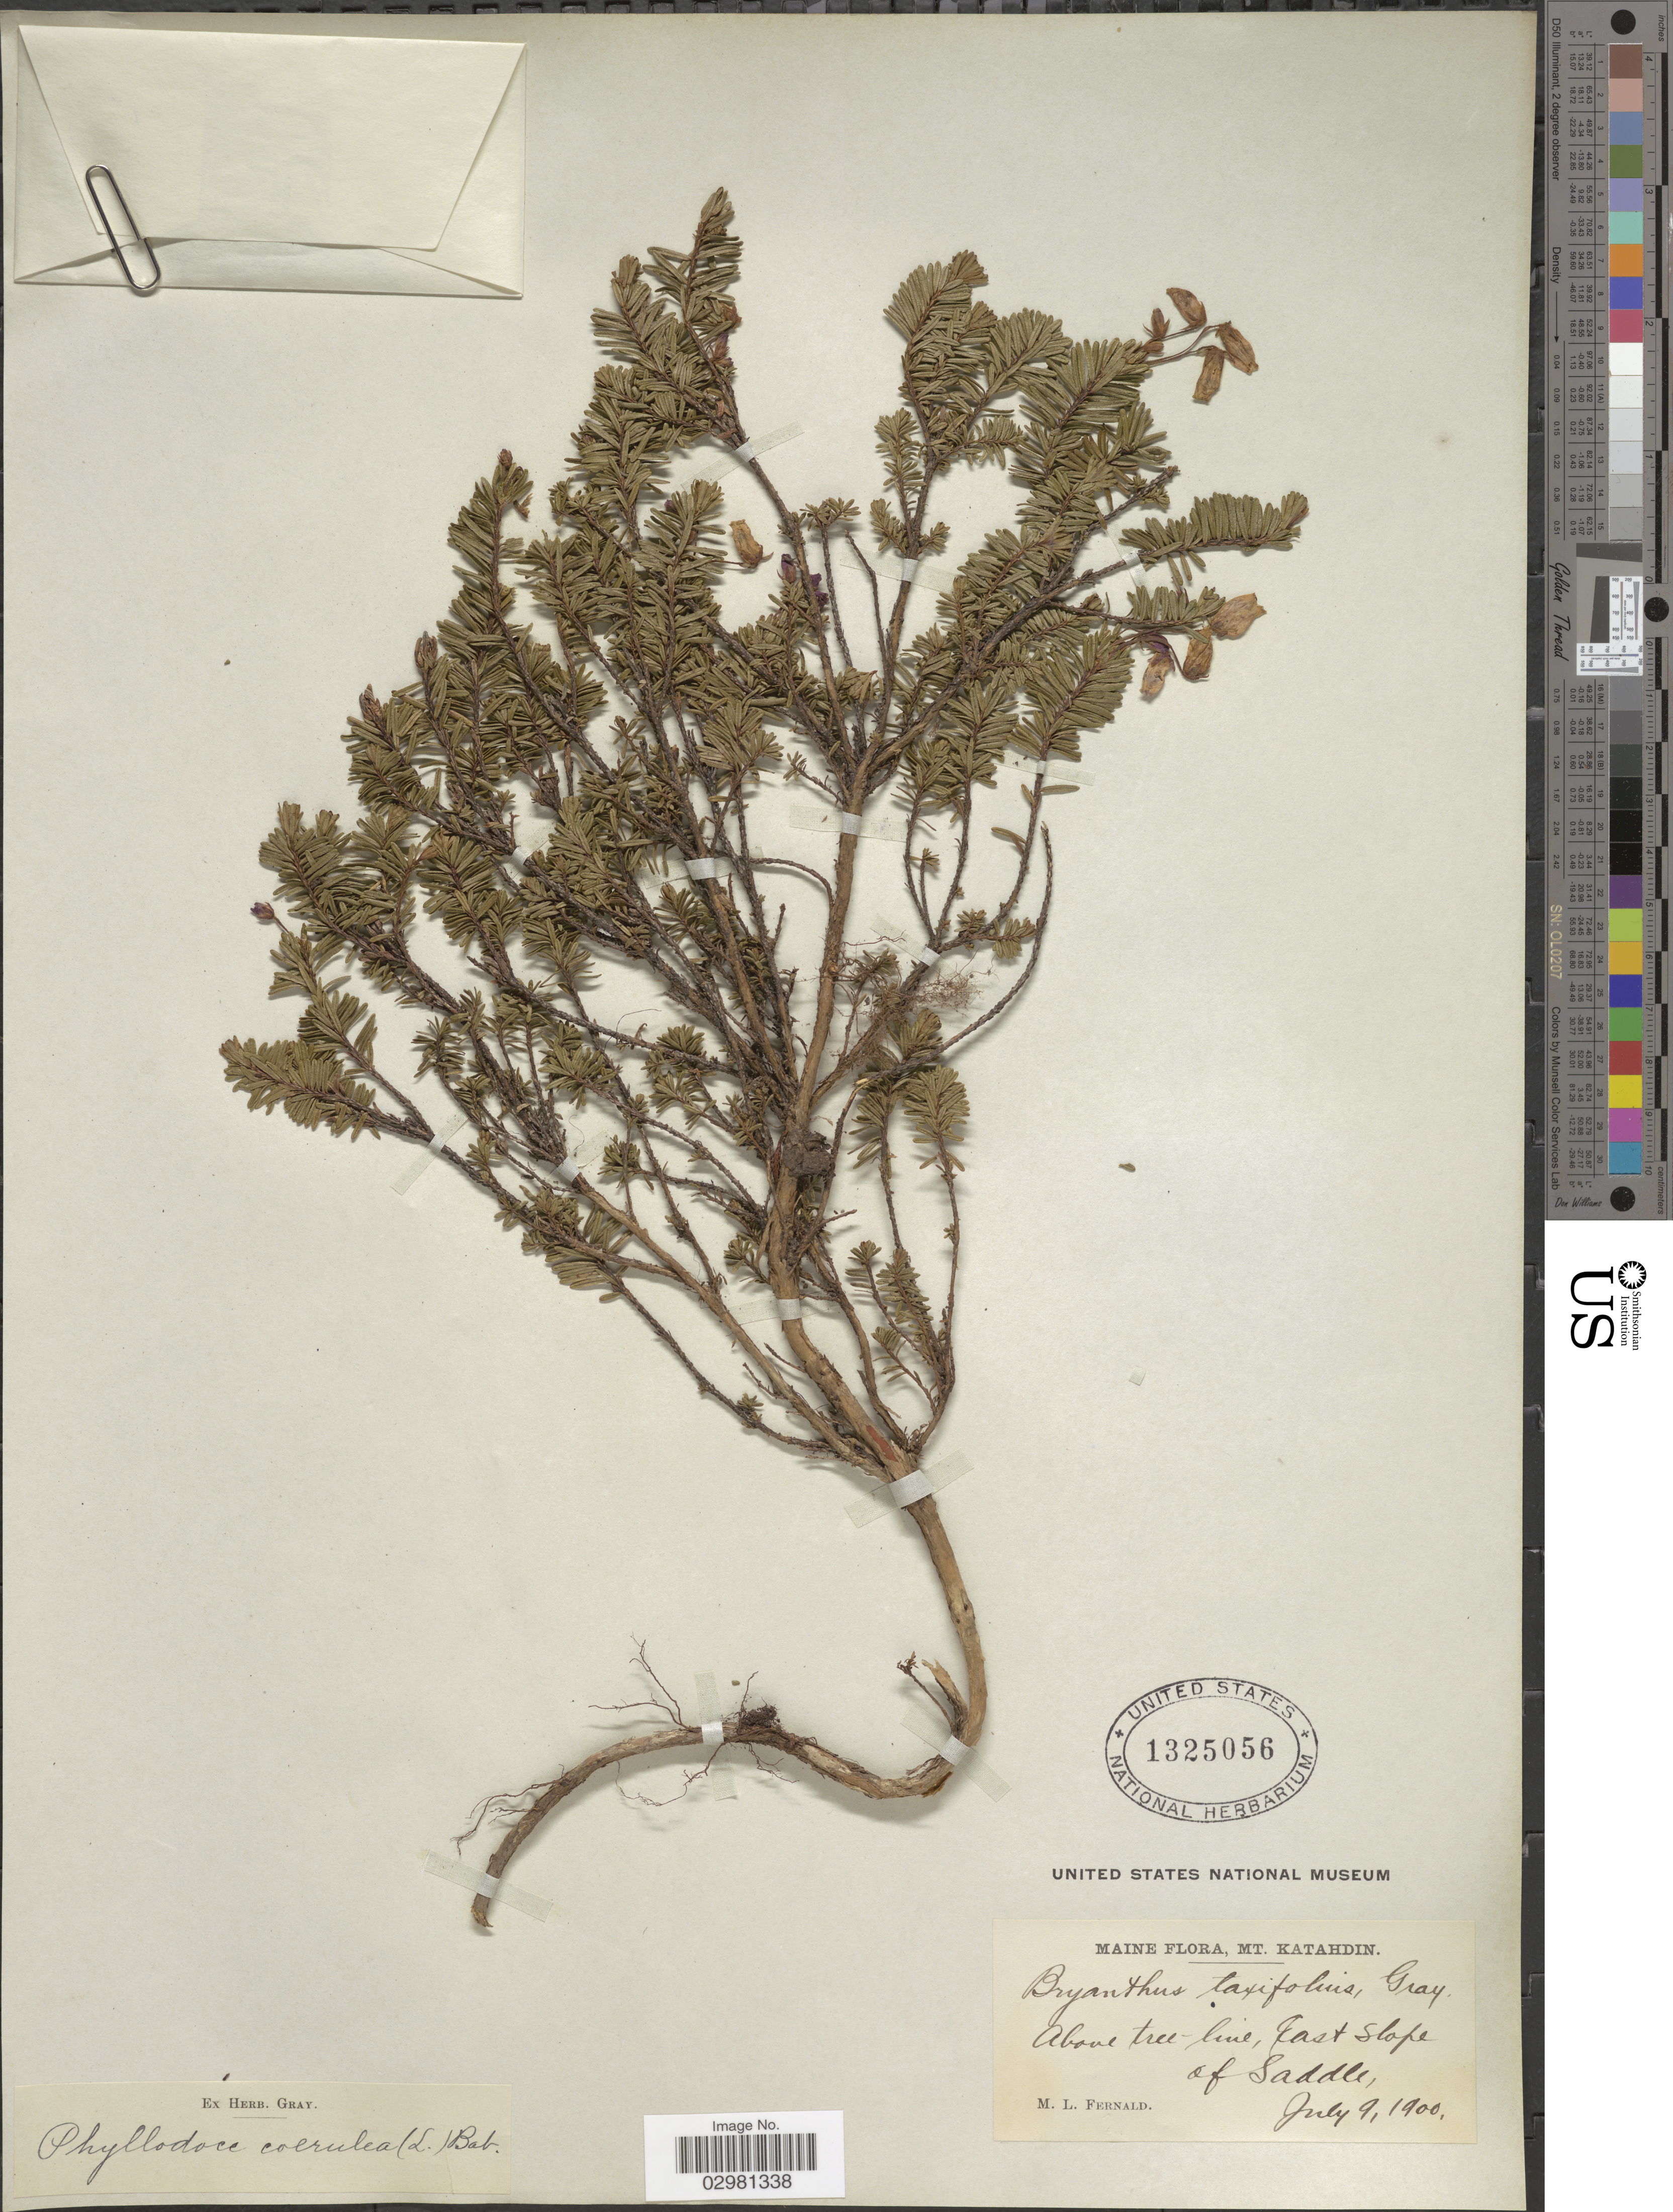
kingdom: Plantae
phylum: Tracheophyta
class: Magnoliopsida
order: Ericales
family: Ericaceae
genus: Phyllodoce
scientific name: Phyllodoce caerulea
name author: (L.) Bab.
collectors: M. L. Fernald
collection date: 1900-07-09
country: United States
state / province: Maine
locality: Mt. Katahdin, East slope of Saddle.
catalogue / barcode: US 1325056